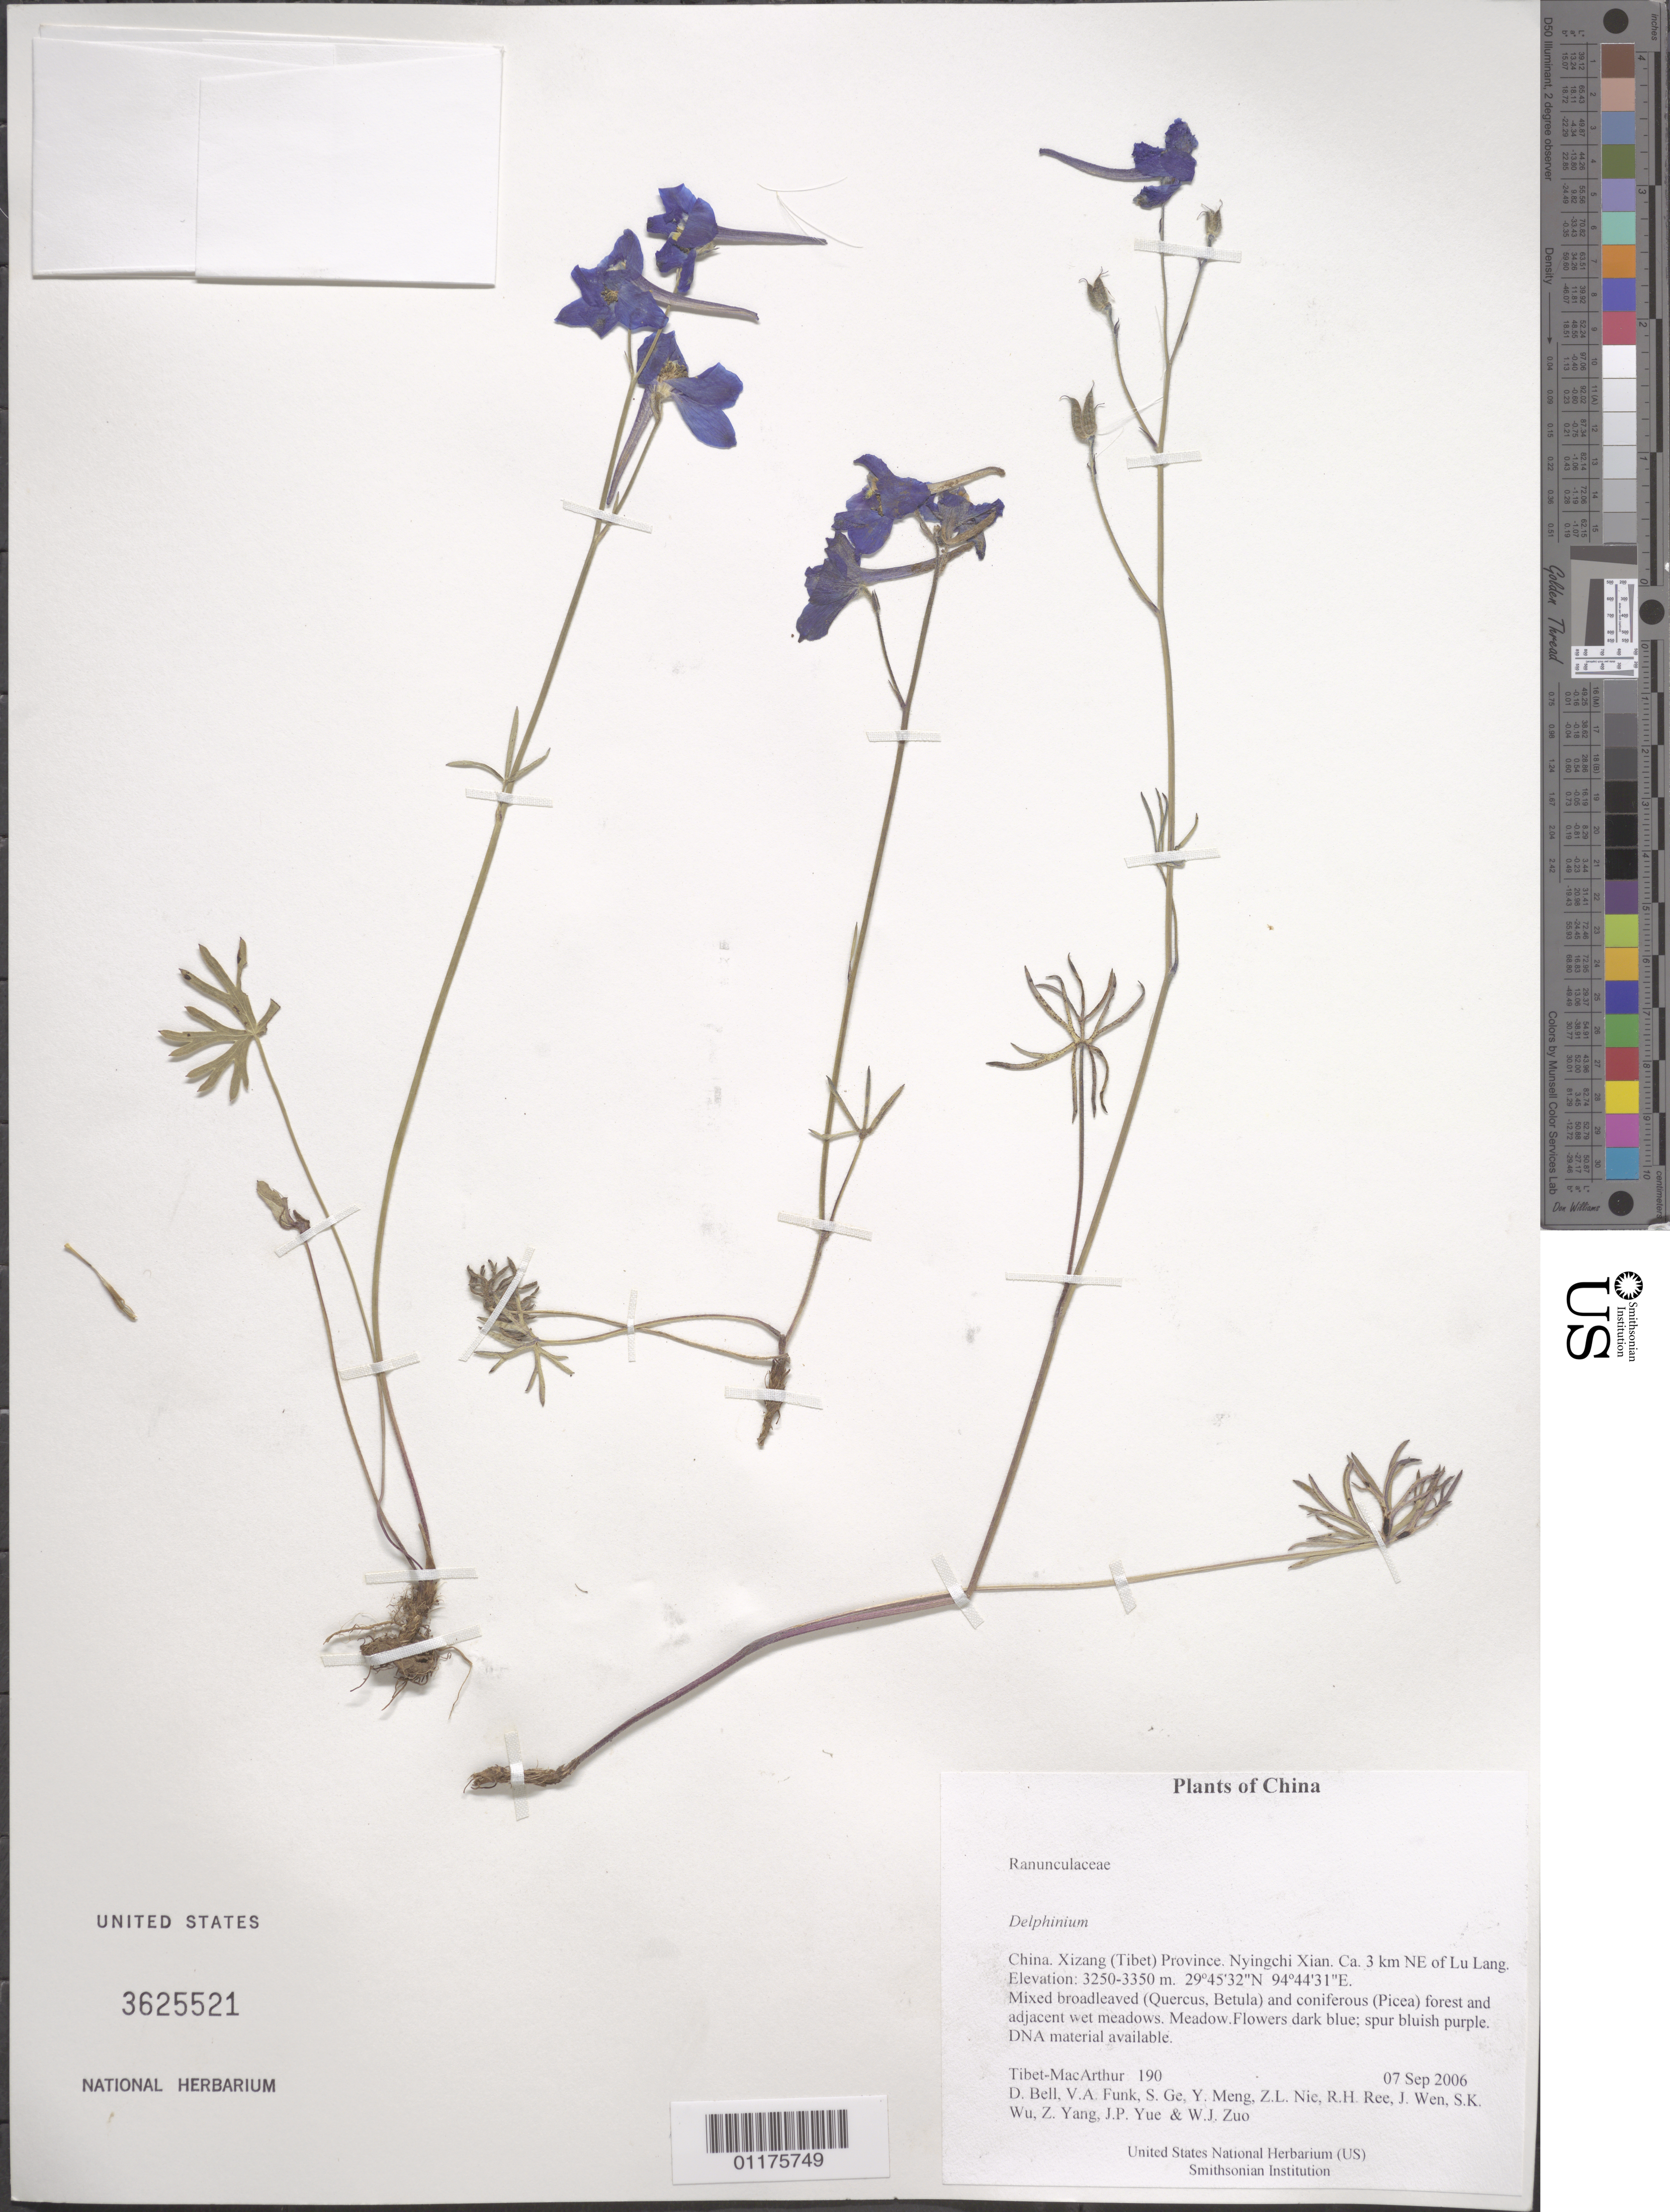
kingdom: Plantae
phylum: Tracheophyta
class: Magnoliopsida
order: Ranunculales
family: Ranunculaceae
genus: Delphinium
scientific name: Delphinium sp.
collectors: Tibet-MacArthur, D. A. Bell, V. Funk, S. Ge, Y. Meng, Z. Nie, R. Ree, J. Wen, S. K. Wu, Z. Yang, J. Yue & W. Zuo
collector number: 190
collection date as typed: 07 Sep 2006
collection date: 2006-09-07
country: China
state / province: Xizang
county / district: Nyingchi Xian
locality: Ca. 3 km NE of Lu Lang.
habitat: Mixed broadleaved (Quercus, Betula) and coniferous (Picea) forest and adjacent wet meadows. Meadow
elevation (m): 3250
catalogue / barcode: US 3625521